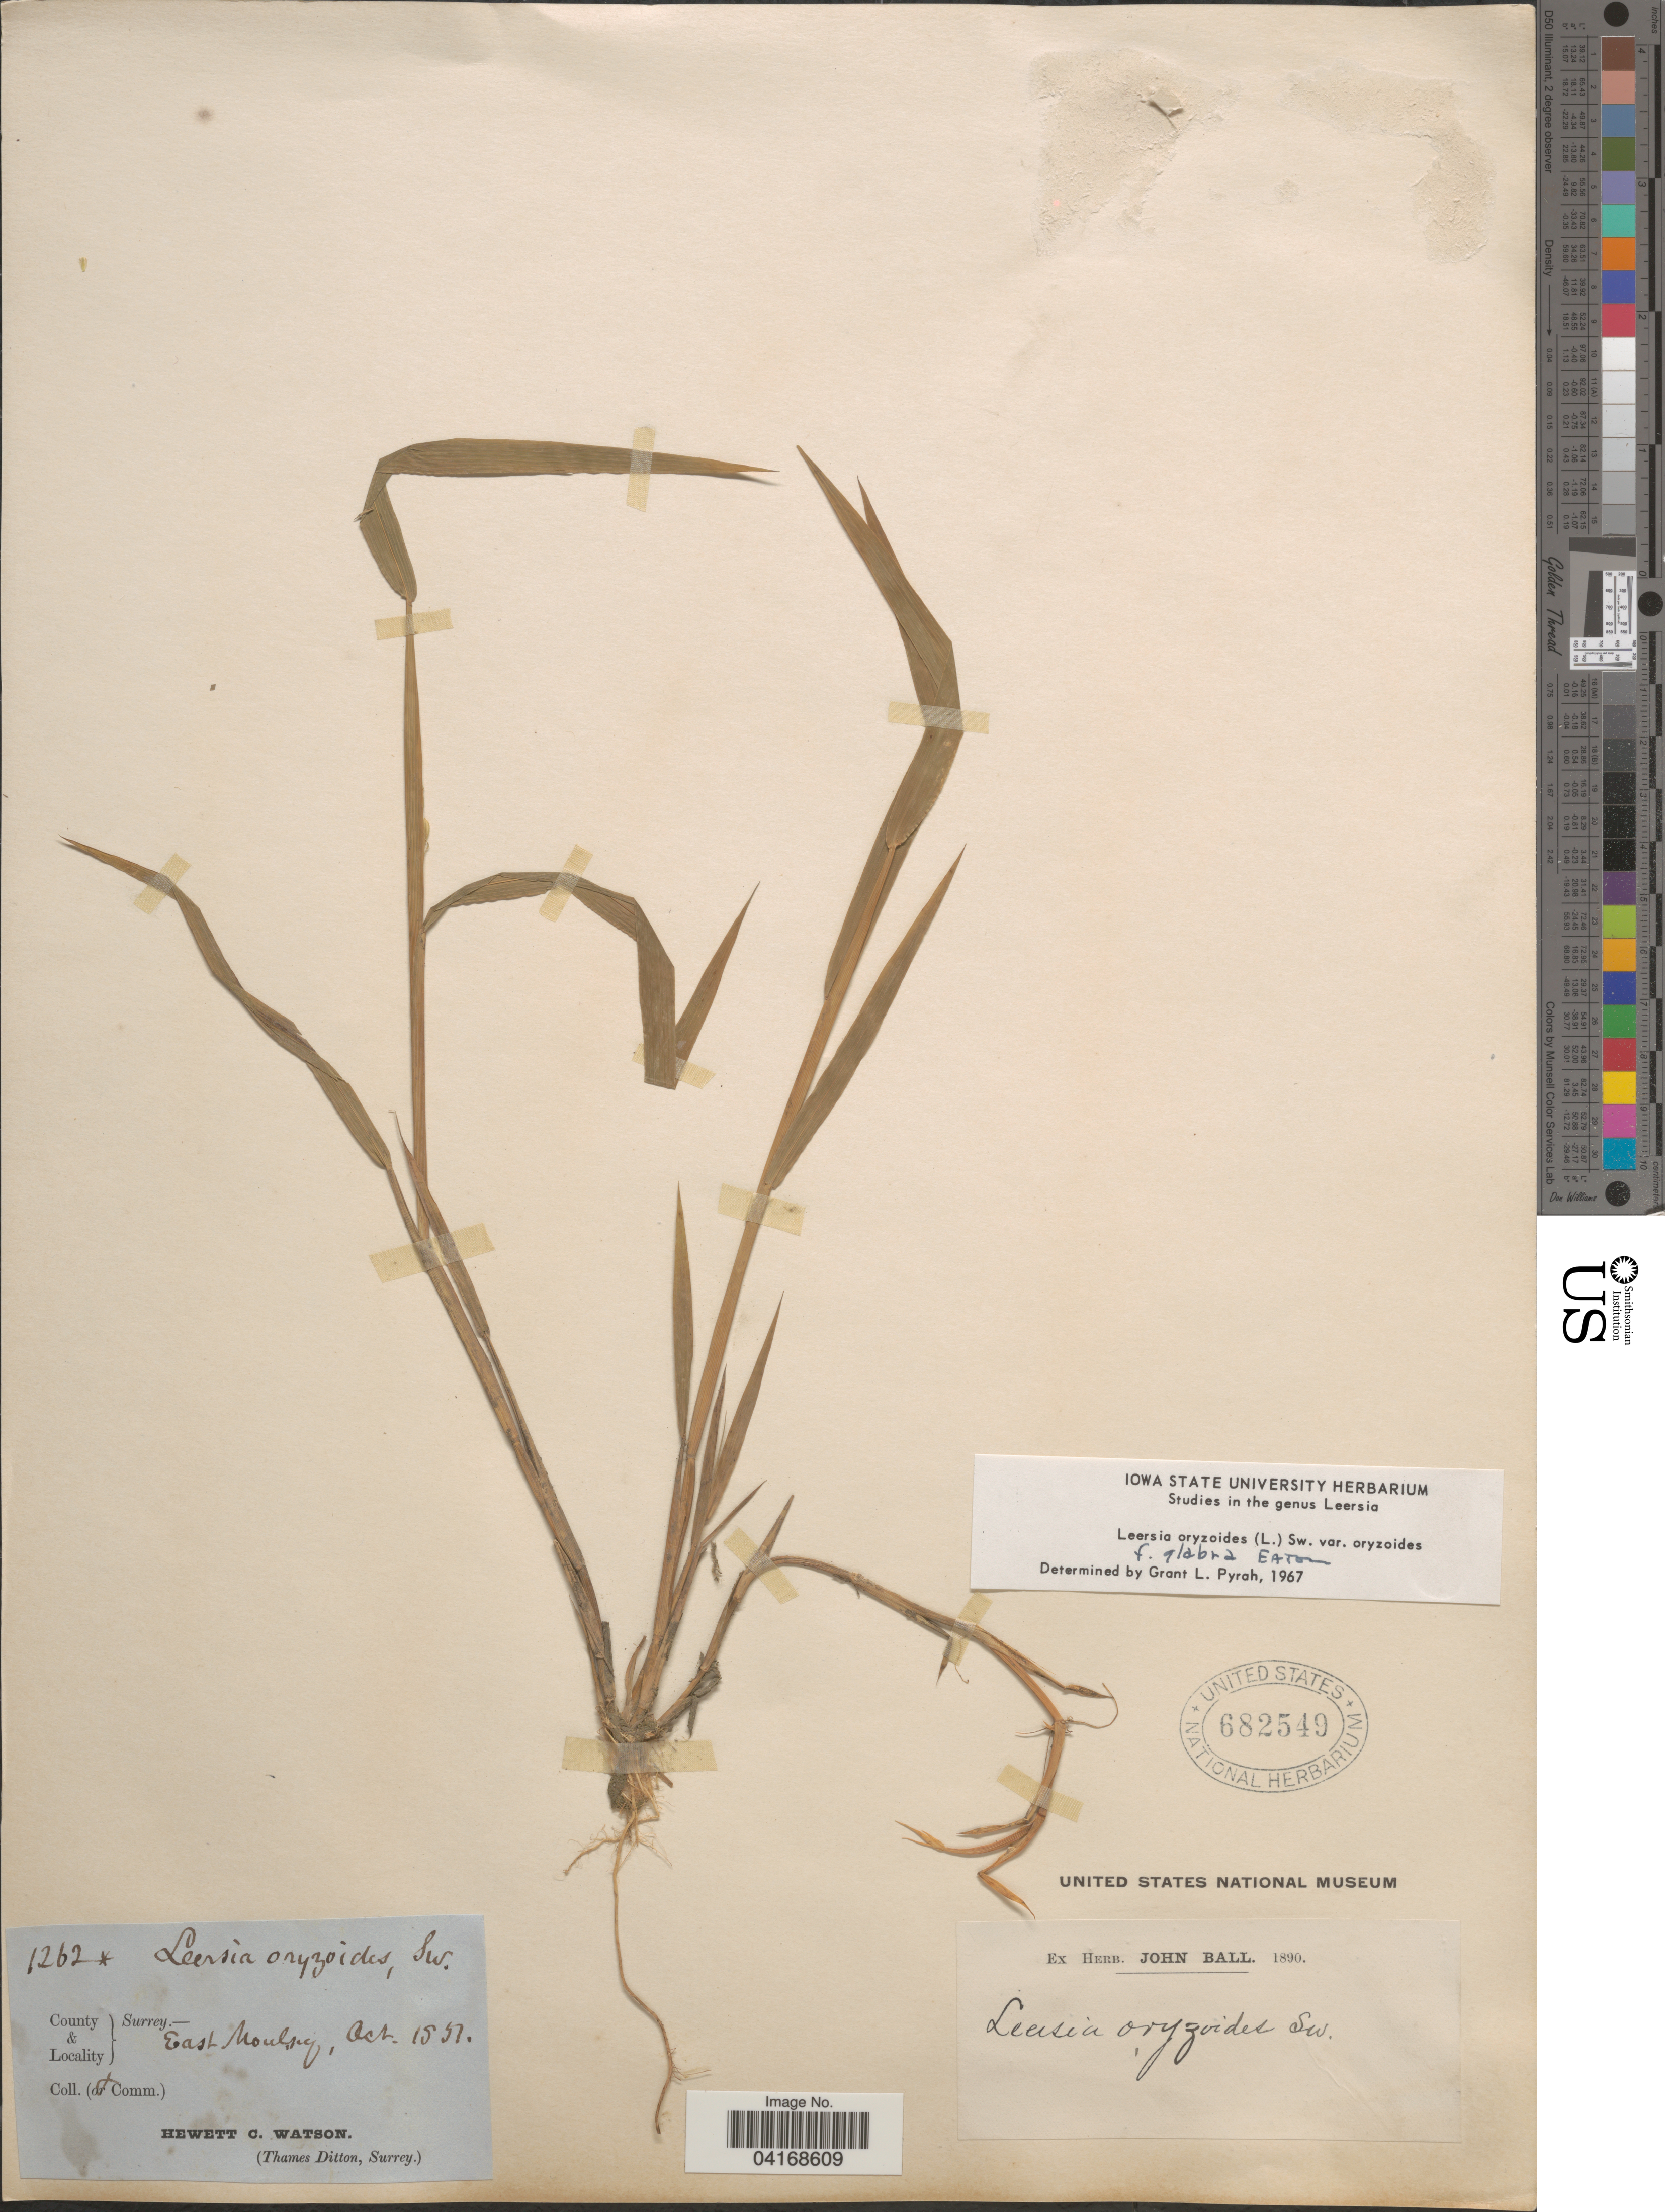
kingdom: Plantae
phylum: Tracheophyta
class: Liliopsida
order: Poales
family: Poaceae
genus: Leersia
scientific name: Leersia oryzoides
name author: (L.) Sw.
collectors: H. Watson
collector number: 1262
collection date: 1851-10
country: United Kingdom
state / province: England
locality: County Surrey. East Moulry [interpreted].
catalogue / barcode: US 682549